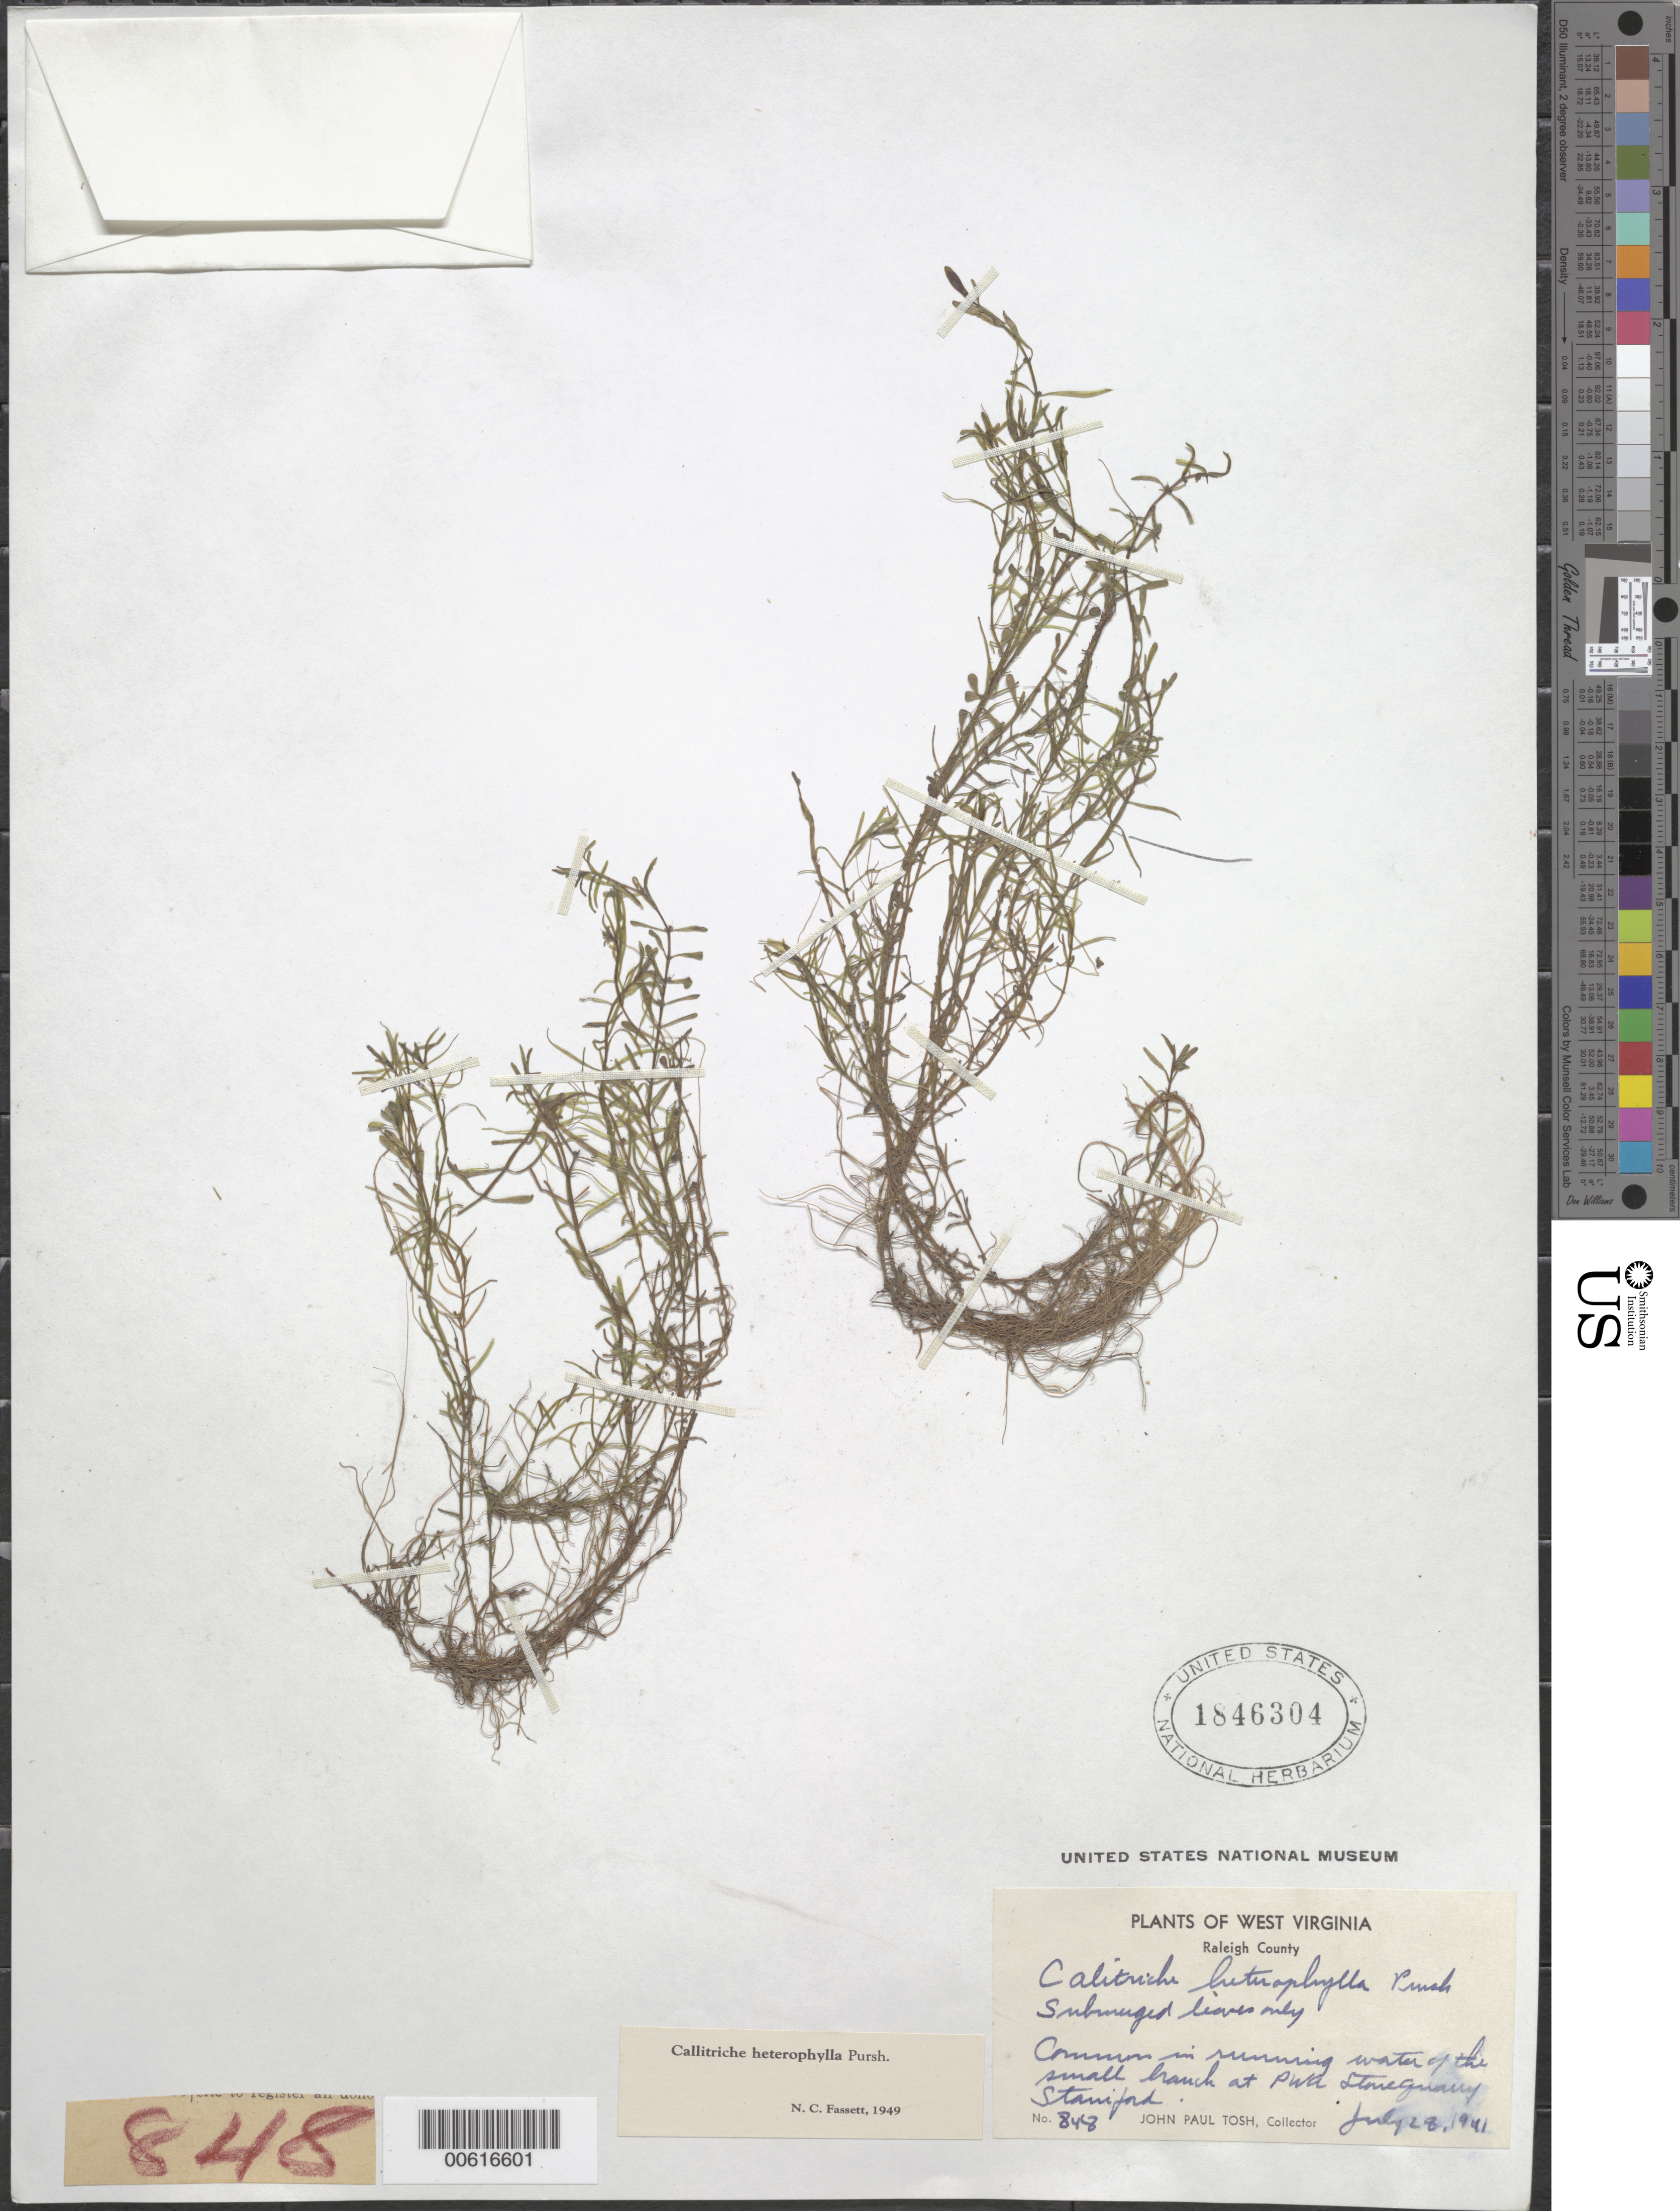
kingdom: Plantae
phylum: Tracheophyta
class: Magnoliopsida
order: Lamiales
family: Plantaginaceae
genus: Callitriche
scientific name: Callitriche heterophylla Pursh emend. Darby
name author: Pursh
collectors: J. Tosh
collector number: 848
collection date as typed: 28 Jul 1941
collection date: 1941-07-28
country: United States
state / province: West Virginia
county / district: Raleigh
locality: PWA Stonequarry Staniford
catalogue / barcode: US 1846304